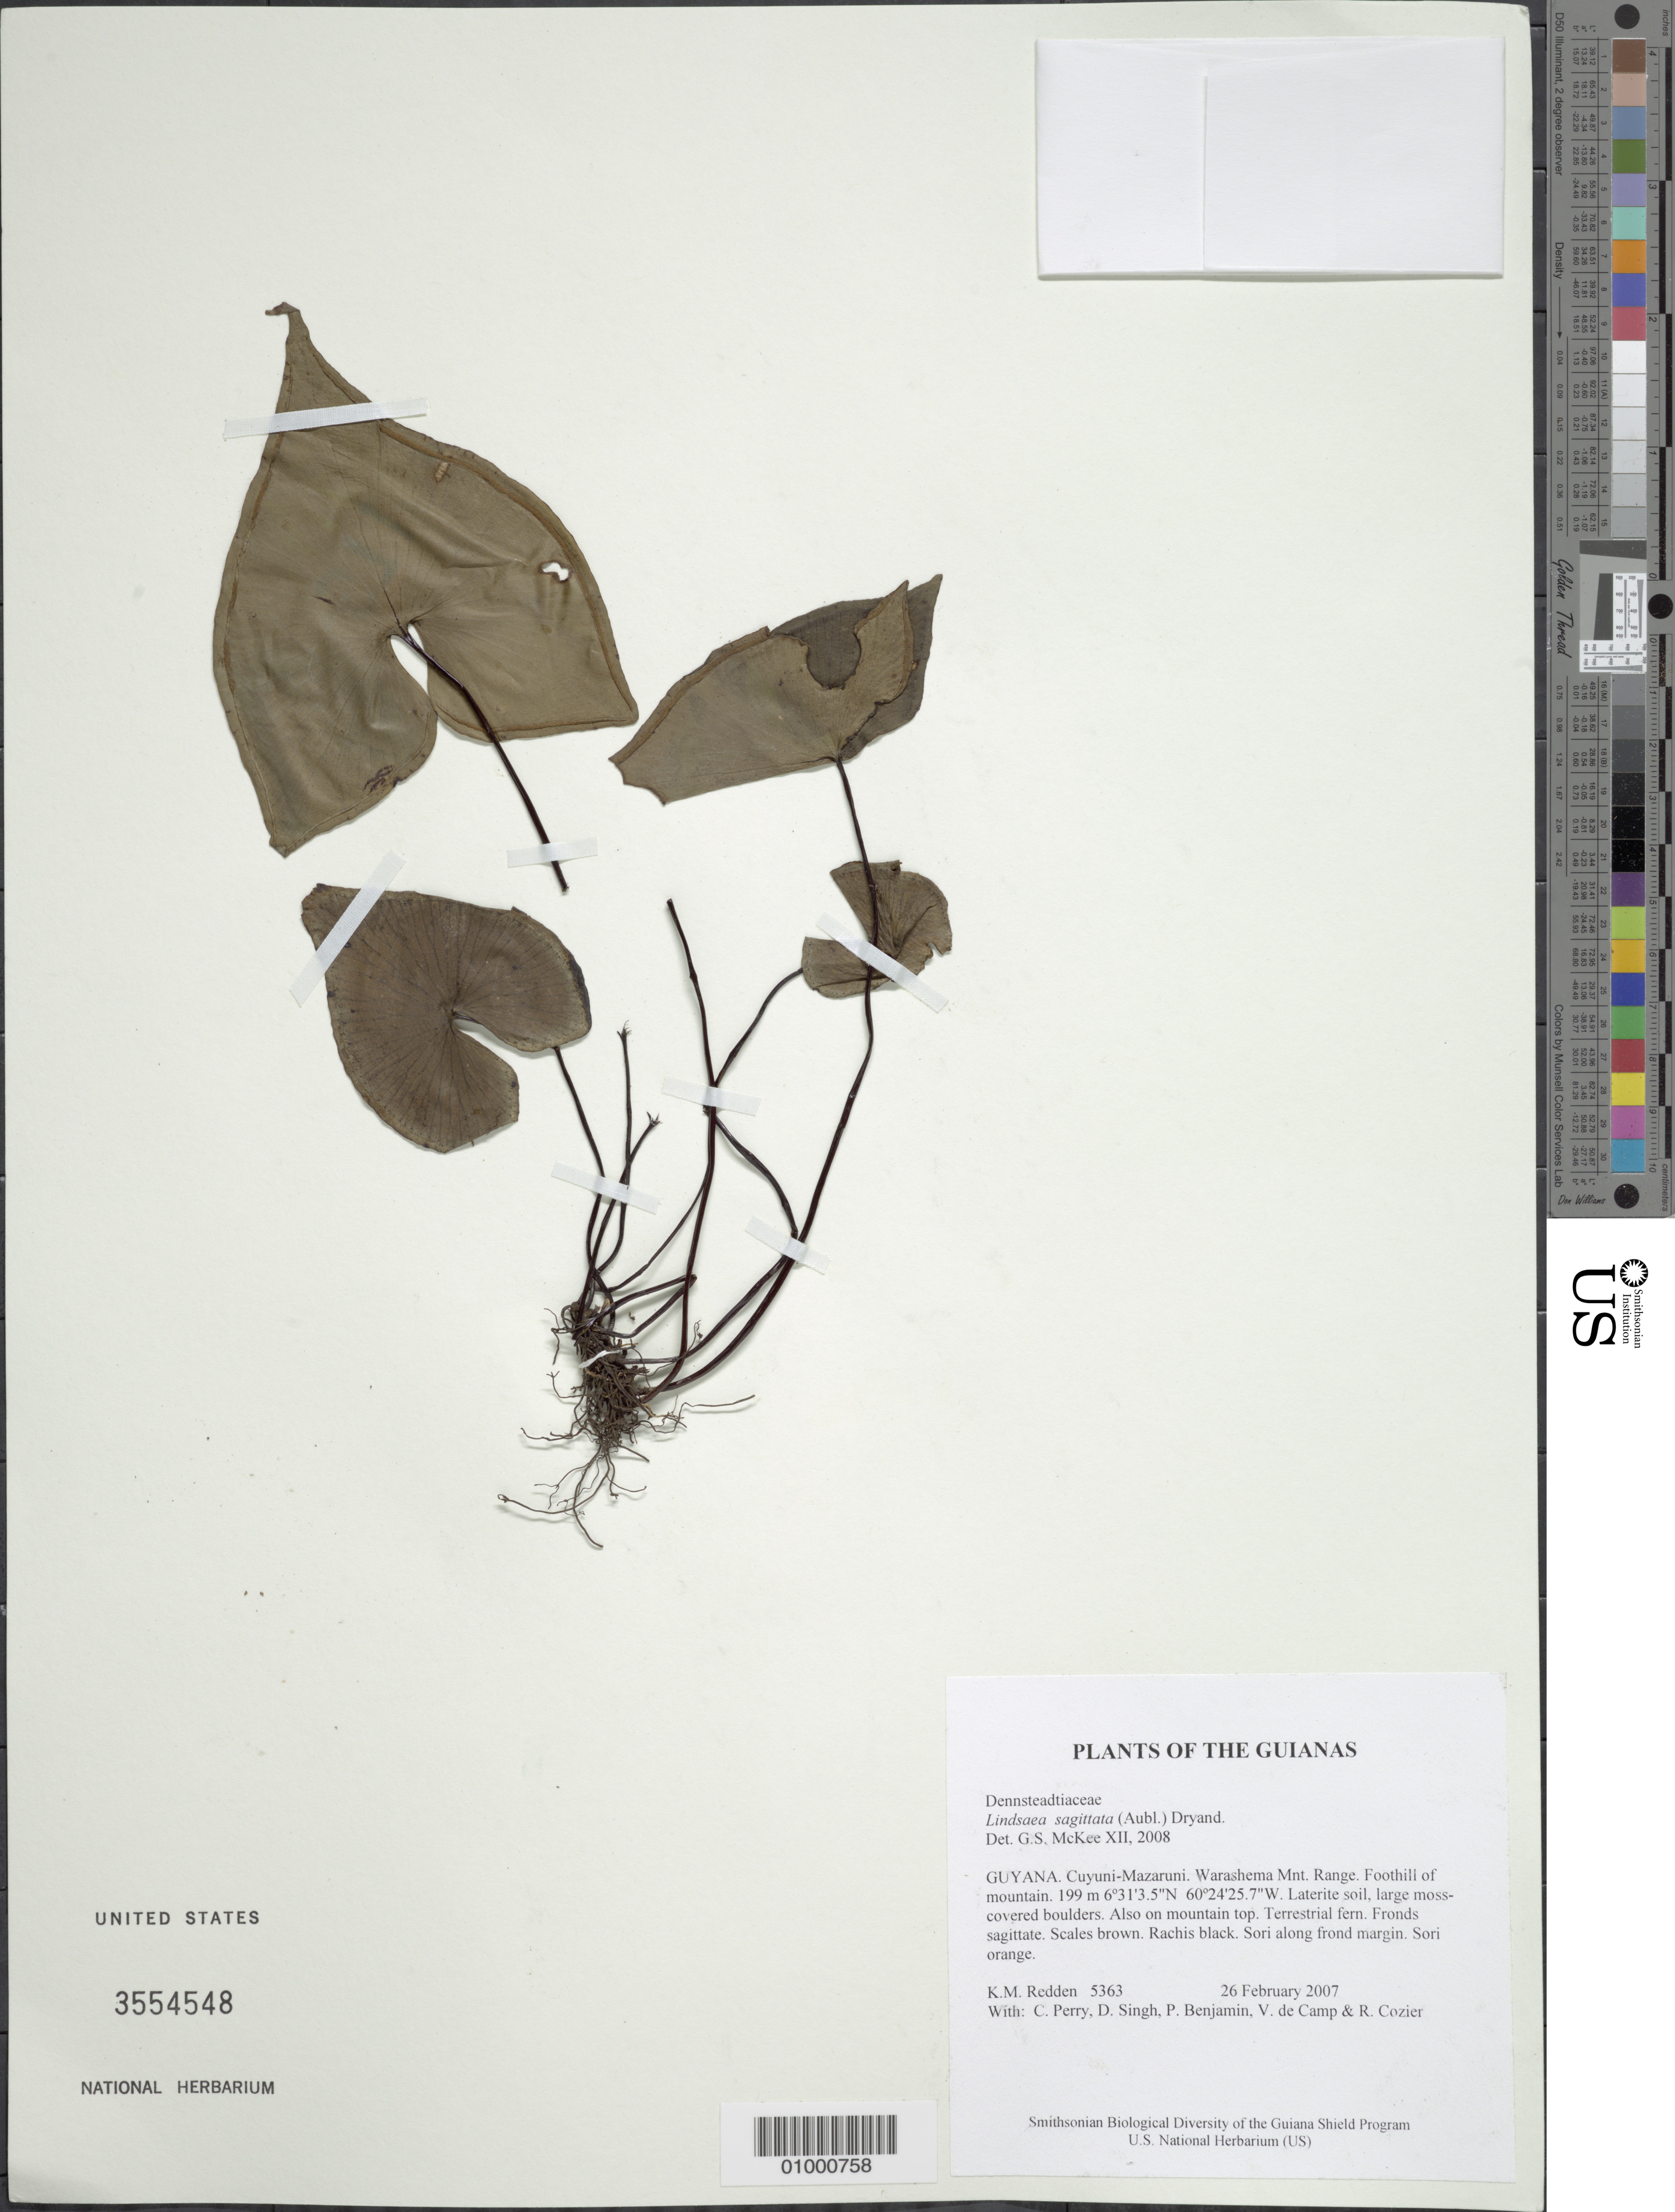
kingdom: Plantae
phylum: Tracheophyta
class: Polypodiopsida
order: Polypodiales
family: Lindsaeaceae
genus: Lindsaea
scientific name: Lindsaea sagittata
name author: (Aubl.) Dryand.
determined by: McKee, G. S., (US), NMNH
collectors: K. M. Redden, C. Perry, D. Singh, P. Benjamin, V. De Camp & R. Cozier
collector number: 5363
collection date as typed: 26 February 2007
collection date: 2007-02-26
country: Guyana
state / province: Cuyuni-Mazaruni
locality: Warashema Mnt. Range. Foothill of mountain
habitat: Laterite soil, large moss-covered boulders. Also on mountain top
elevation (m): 199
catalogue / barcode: US 3554548